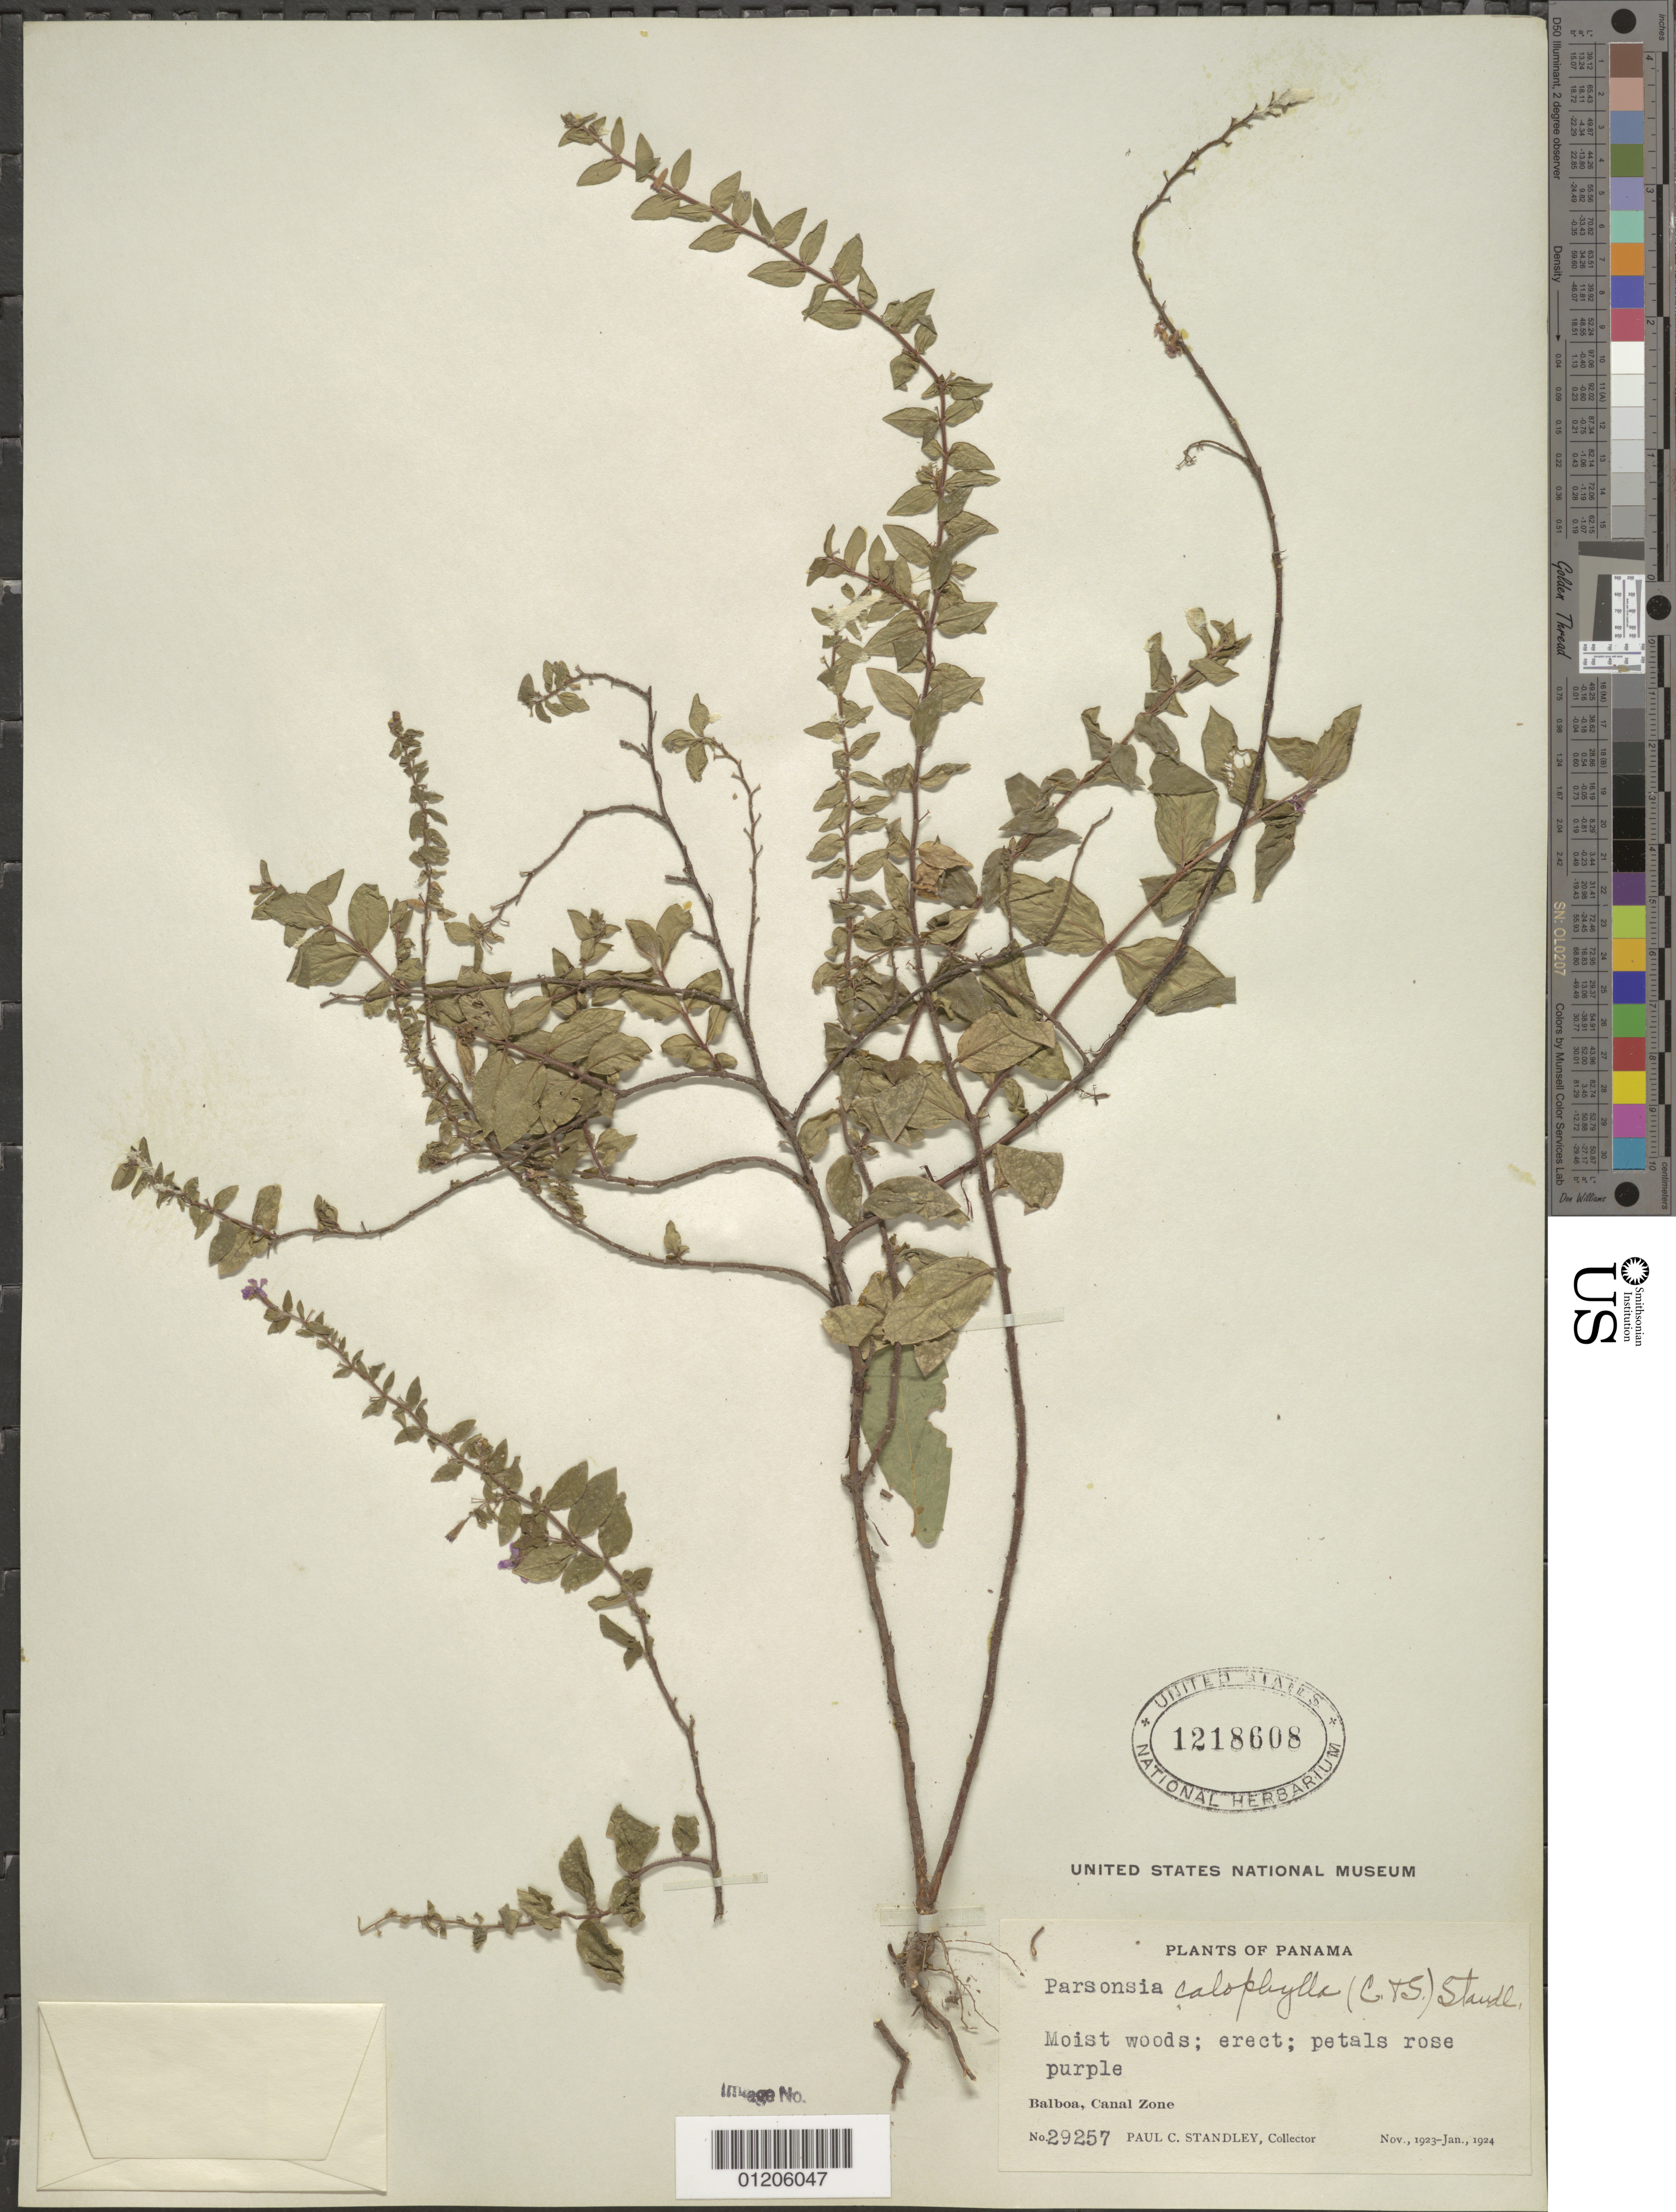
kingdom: Plantae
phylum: Tracheophyta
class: Magnoliopsida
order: Myrtales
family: Lythraceae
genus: Cuphea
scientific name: Cuphea calophylla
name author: Cham. & Schltdl.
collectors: P. C. Standley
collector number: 29257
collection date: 1923-11/1924-01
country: Panama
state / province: Panamá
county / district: Canal Zone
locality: Balboa.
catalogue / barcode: US 1218608